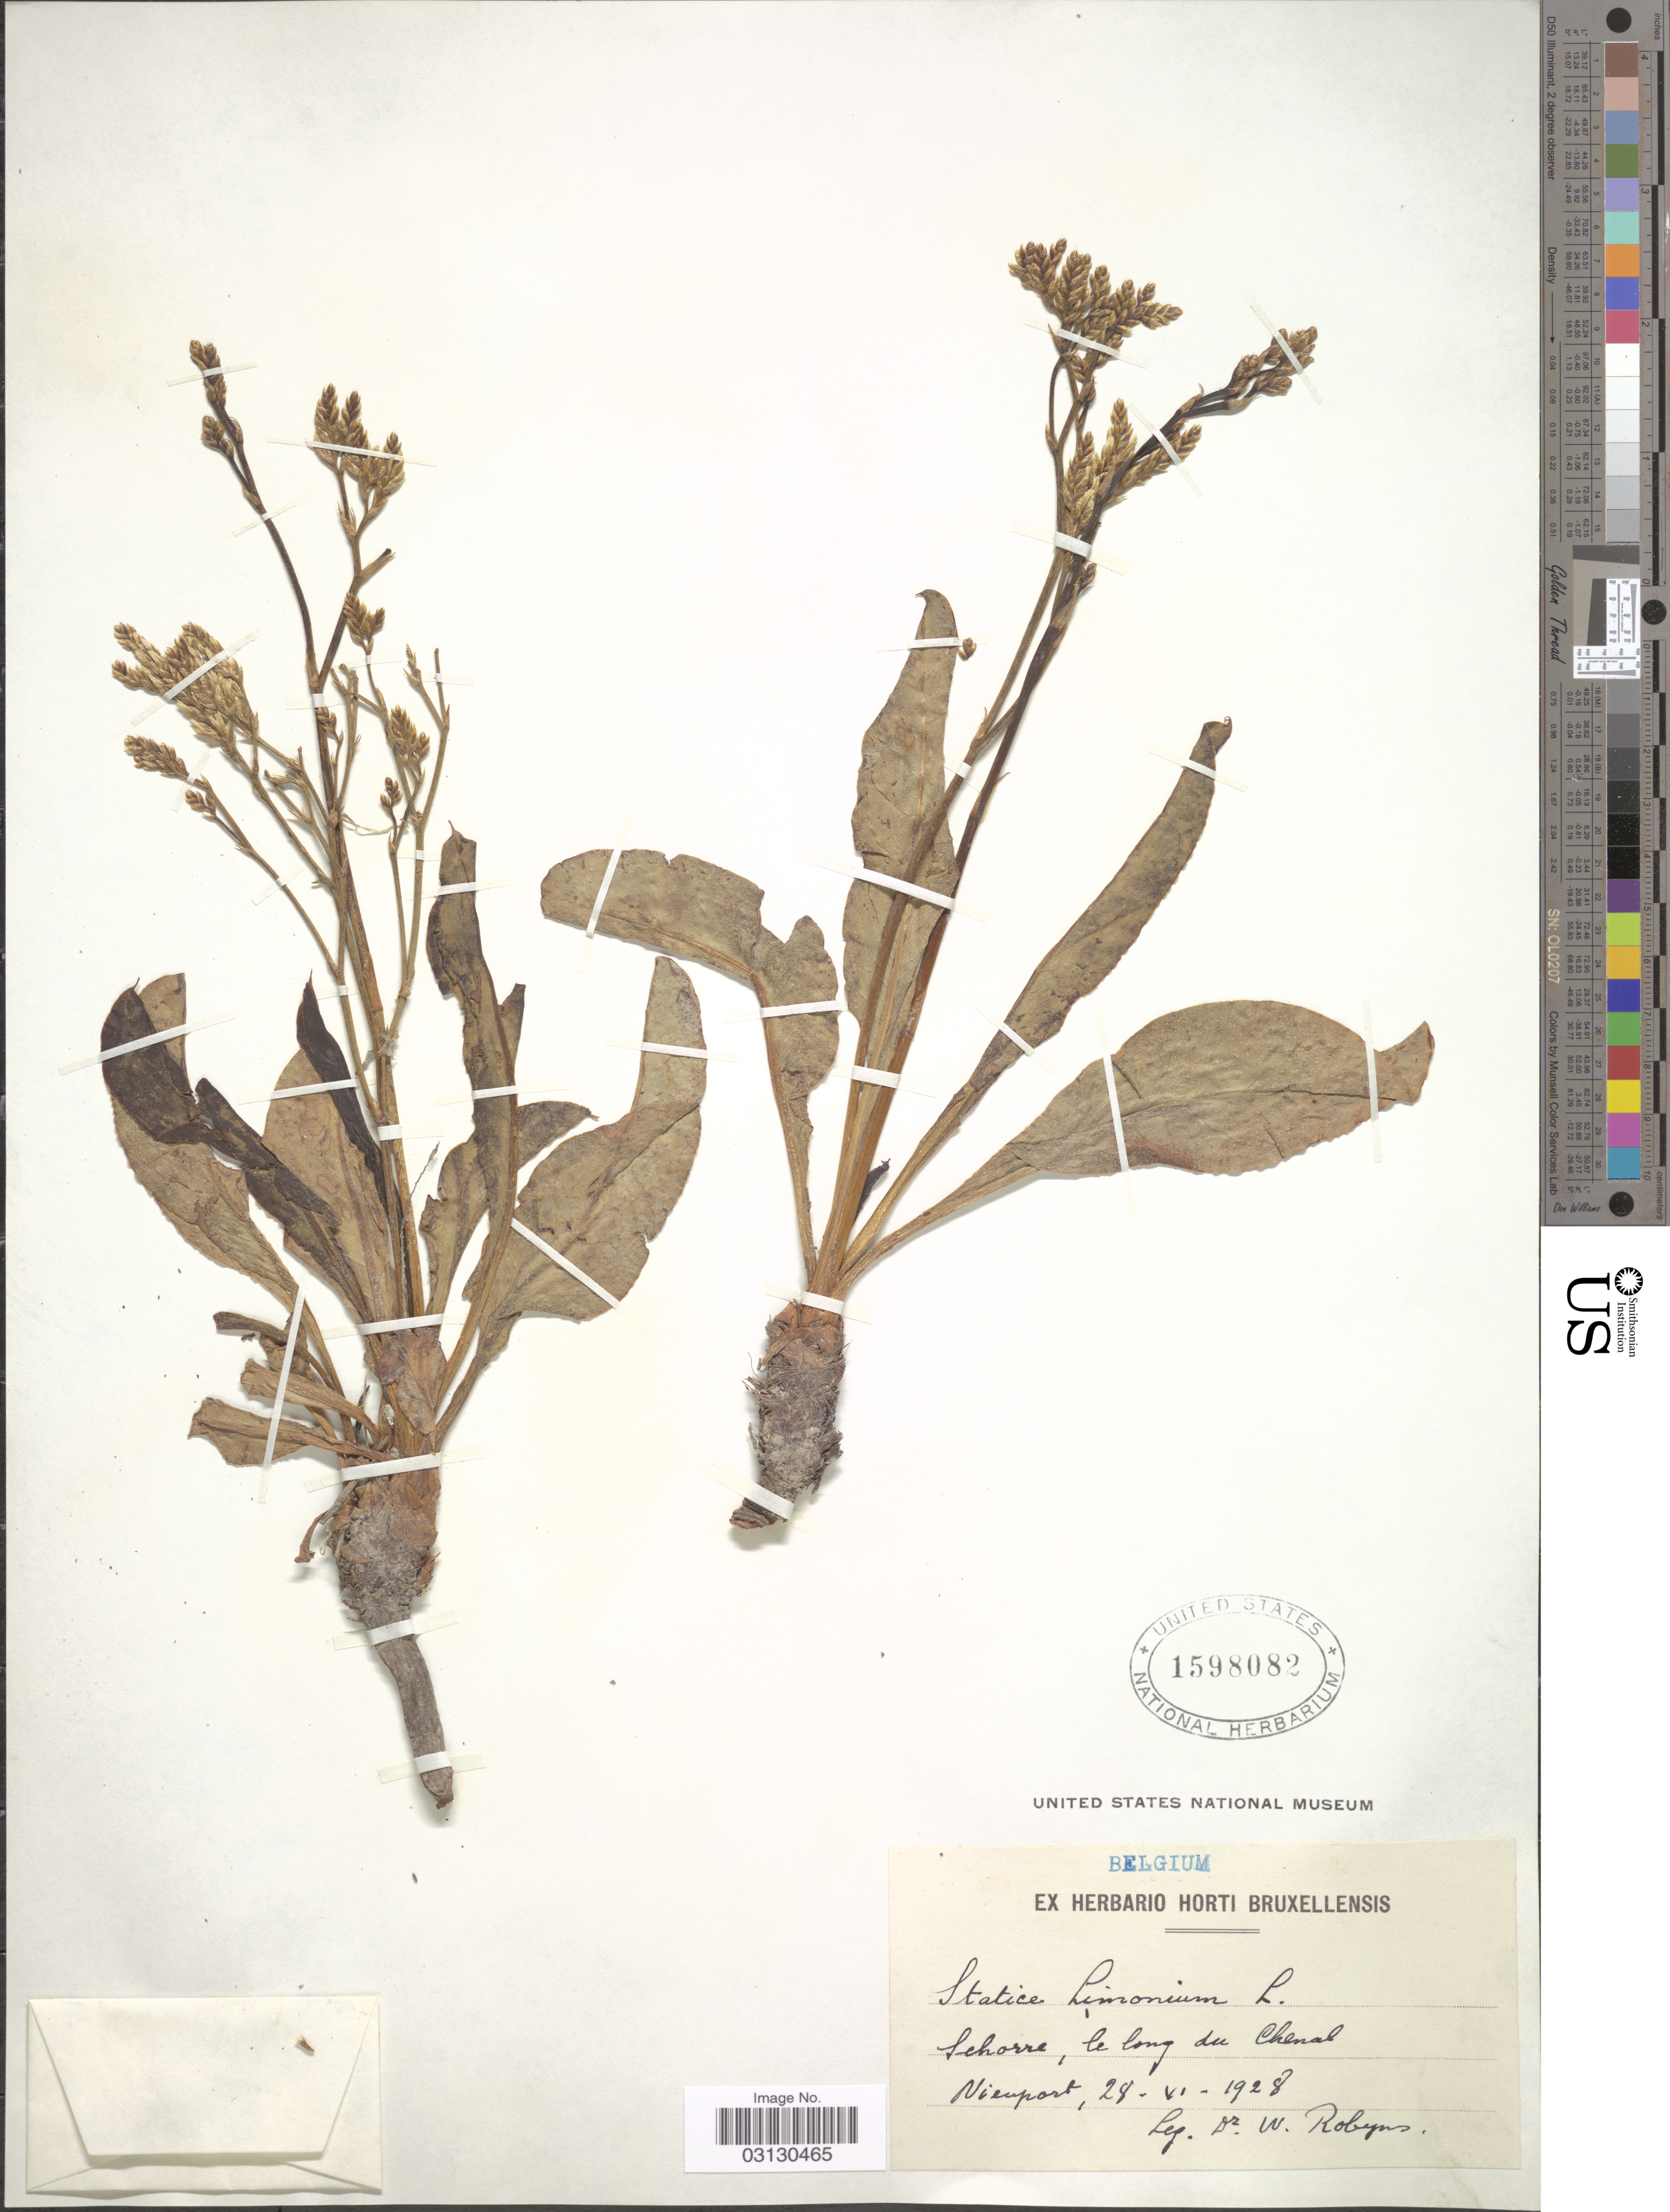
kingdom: Plantae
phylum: Tracheophyta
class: Magnoliopsida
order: Caryophyllales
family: Plumbaginaceae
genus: Limonium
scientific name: Limonium limonium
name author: (L.) A.Lyons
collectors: W. Robyns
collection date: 1928-06-28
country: Belgium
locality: Schorre, le long du Chenal Nieuport.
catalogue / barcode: US 1598082